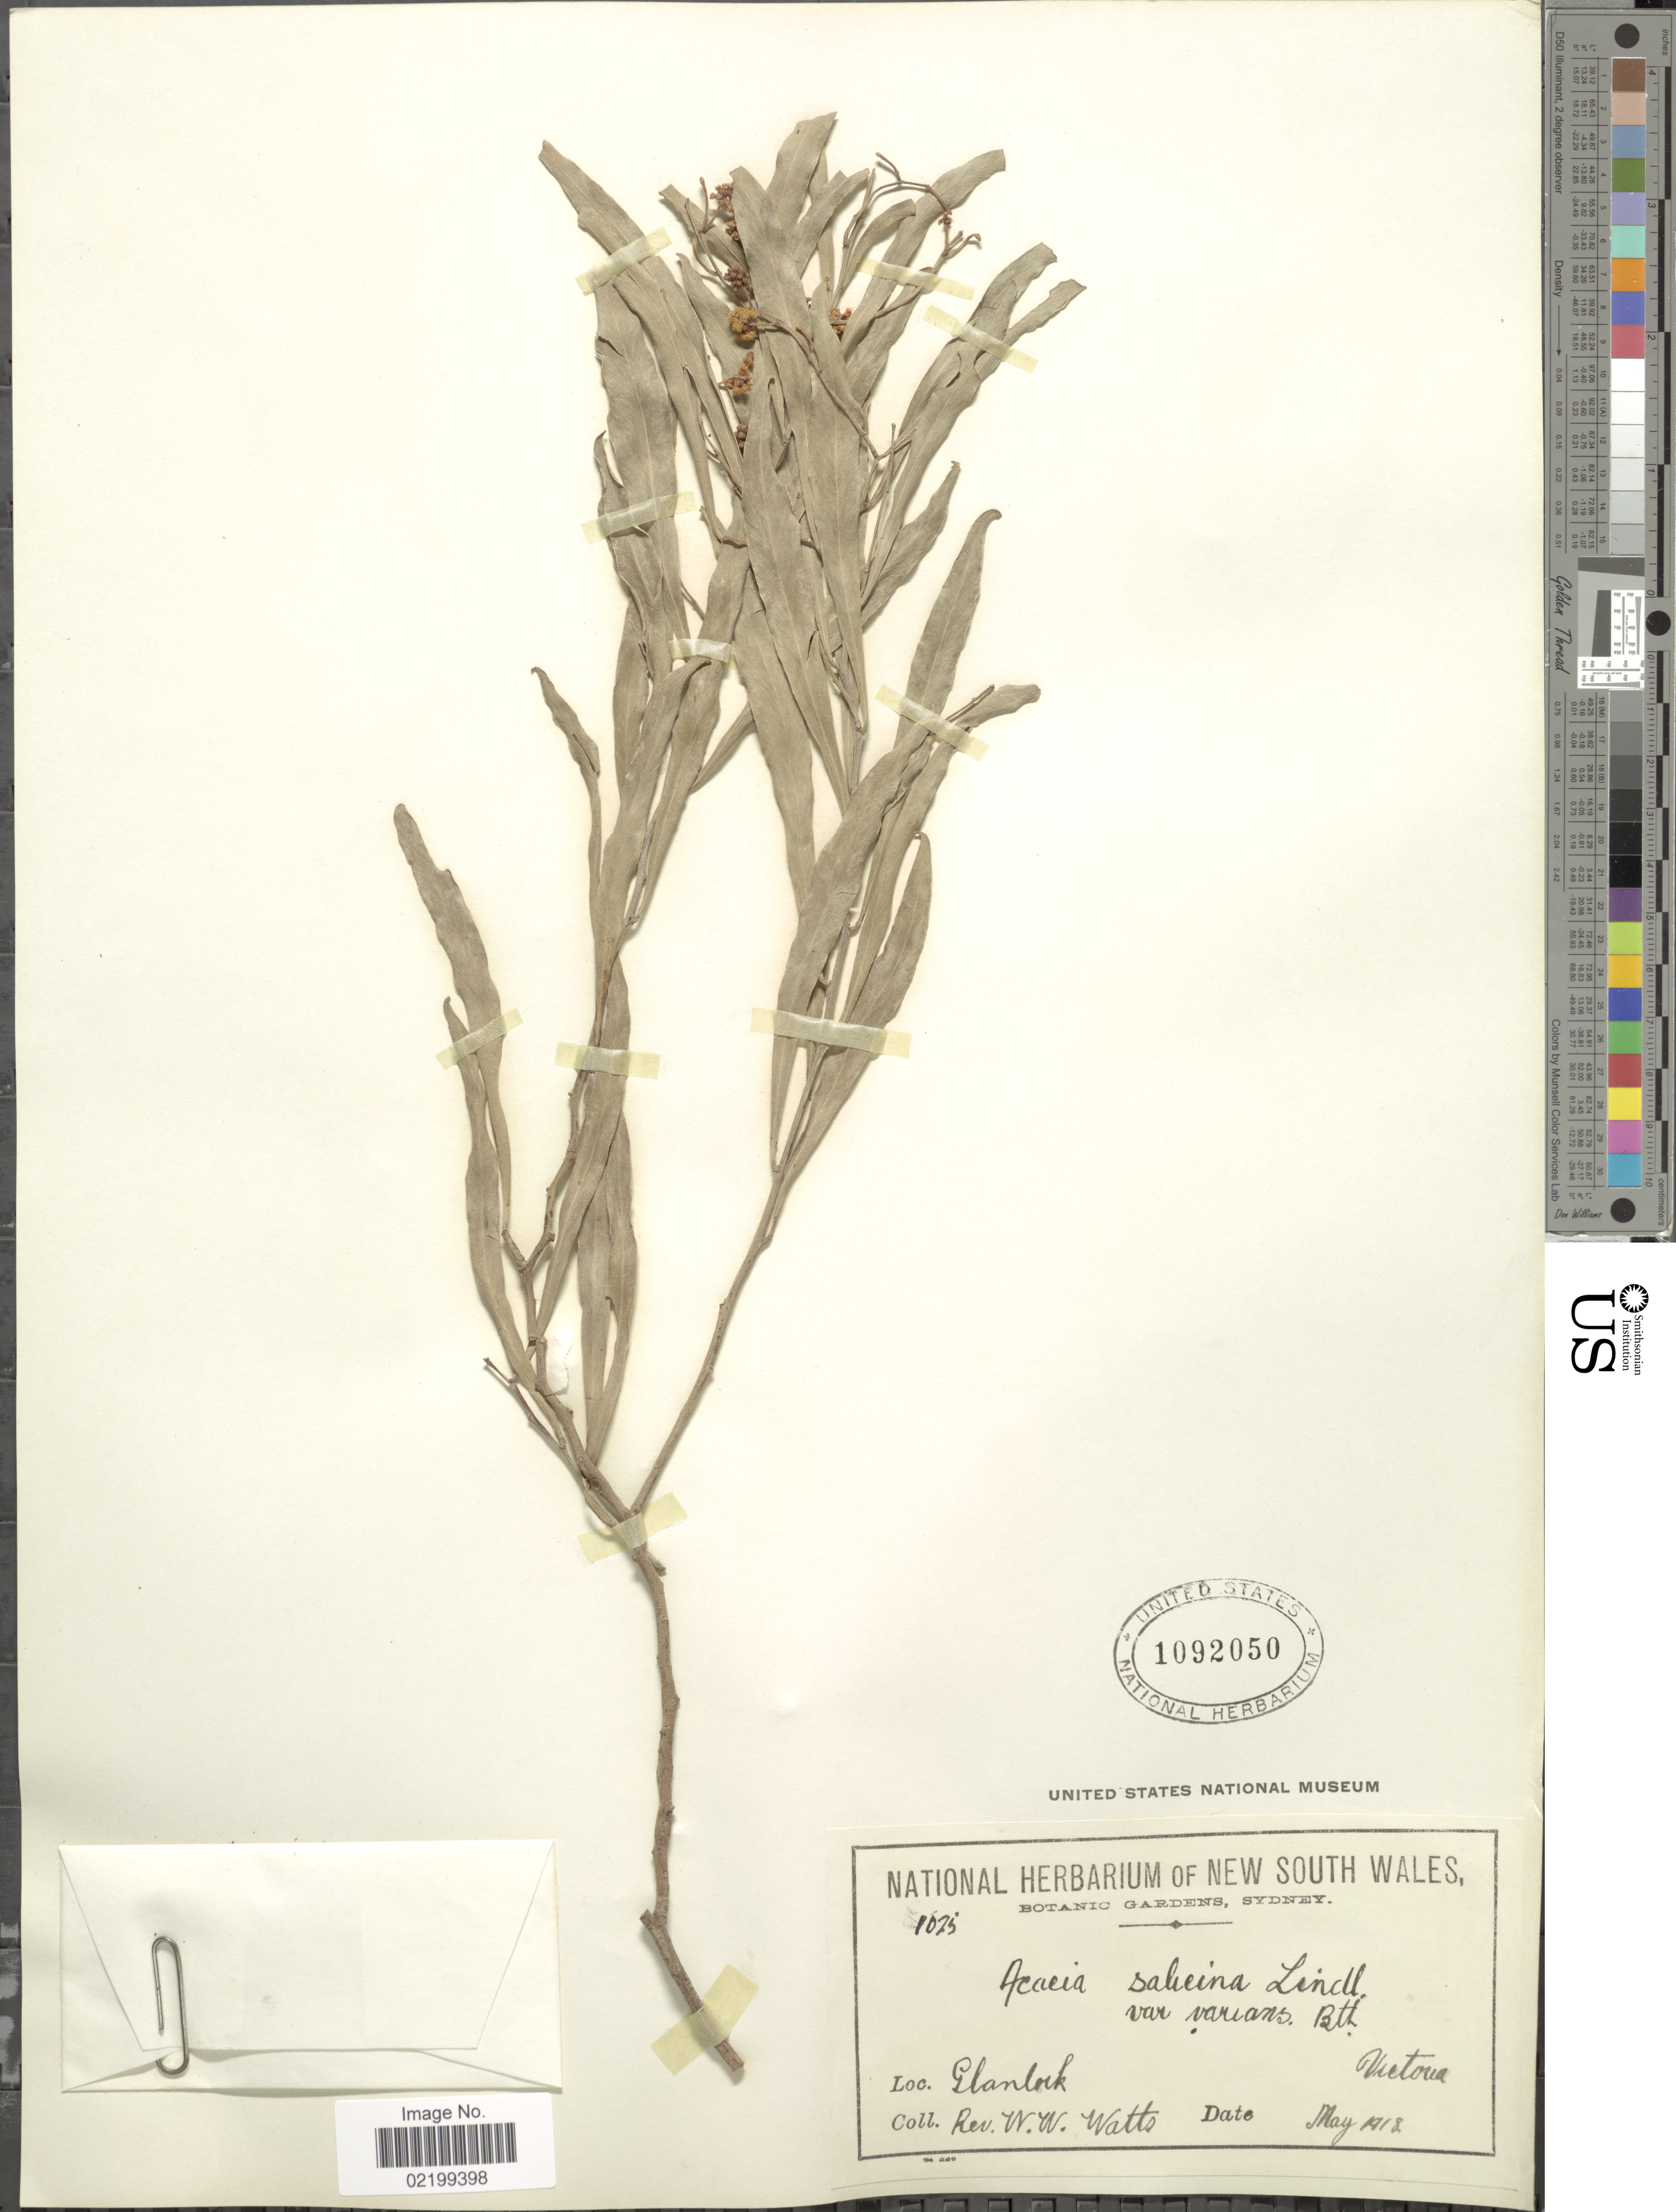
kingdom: Plantae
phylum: Tracheophyta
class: Magnoliopsida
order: Fabales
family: Fabaceae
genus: Acacia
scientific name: Acacia salicina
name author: Lindl.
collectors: W. W. Watts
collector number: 1025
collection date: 1918-05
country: Australia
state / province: Victoria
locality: Glanlock [Glenlock], Victoria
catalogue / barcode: US 1092050